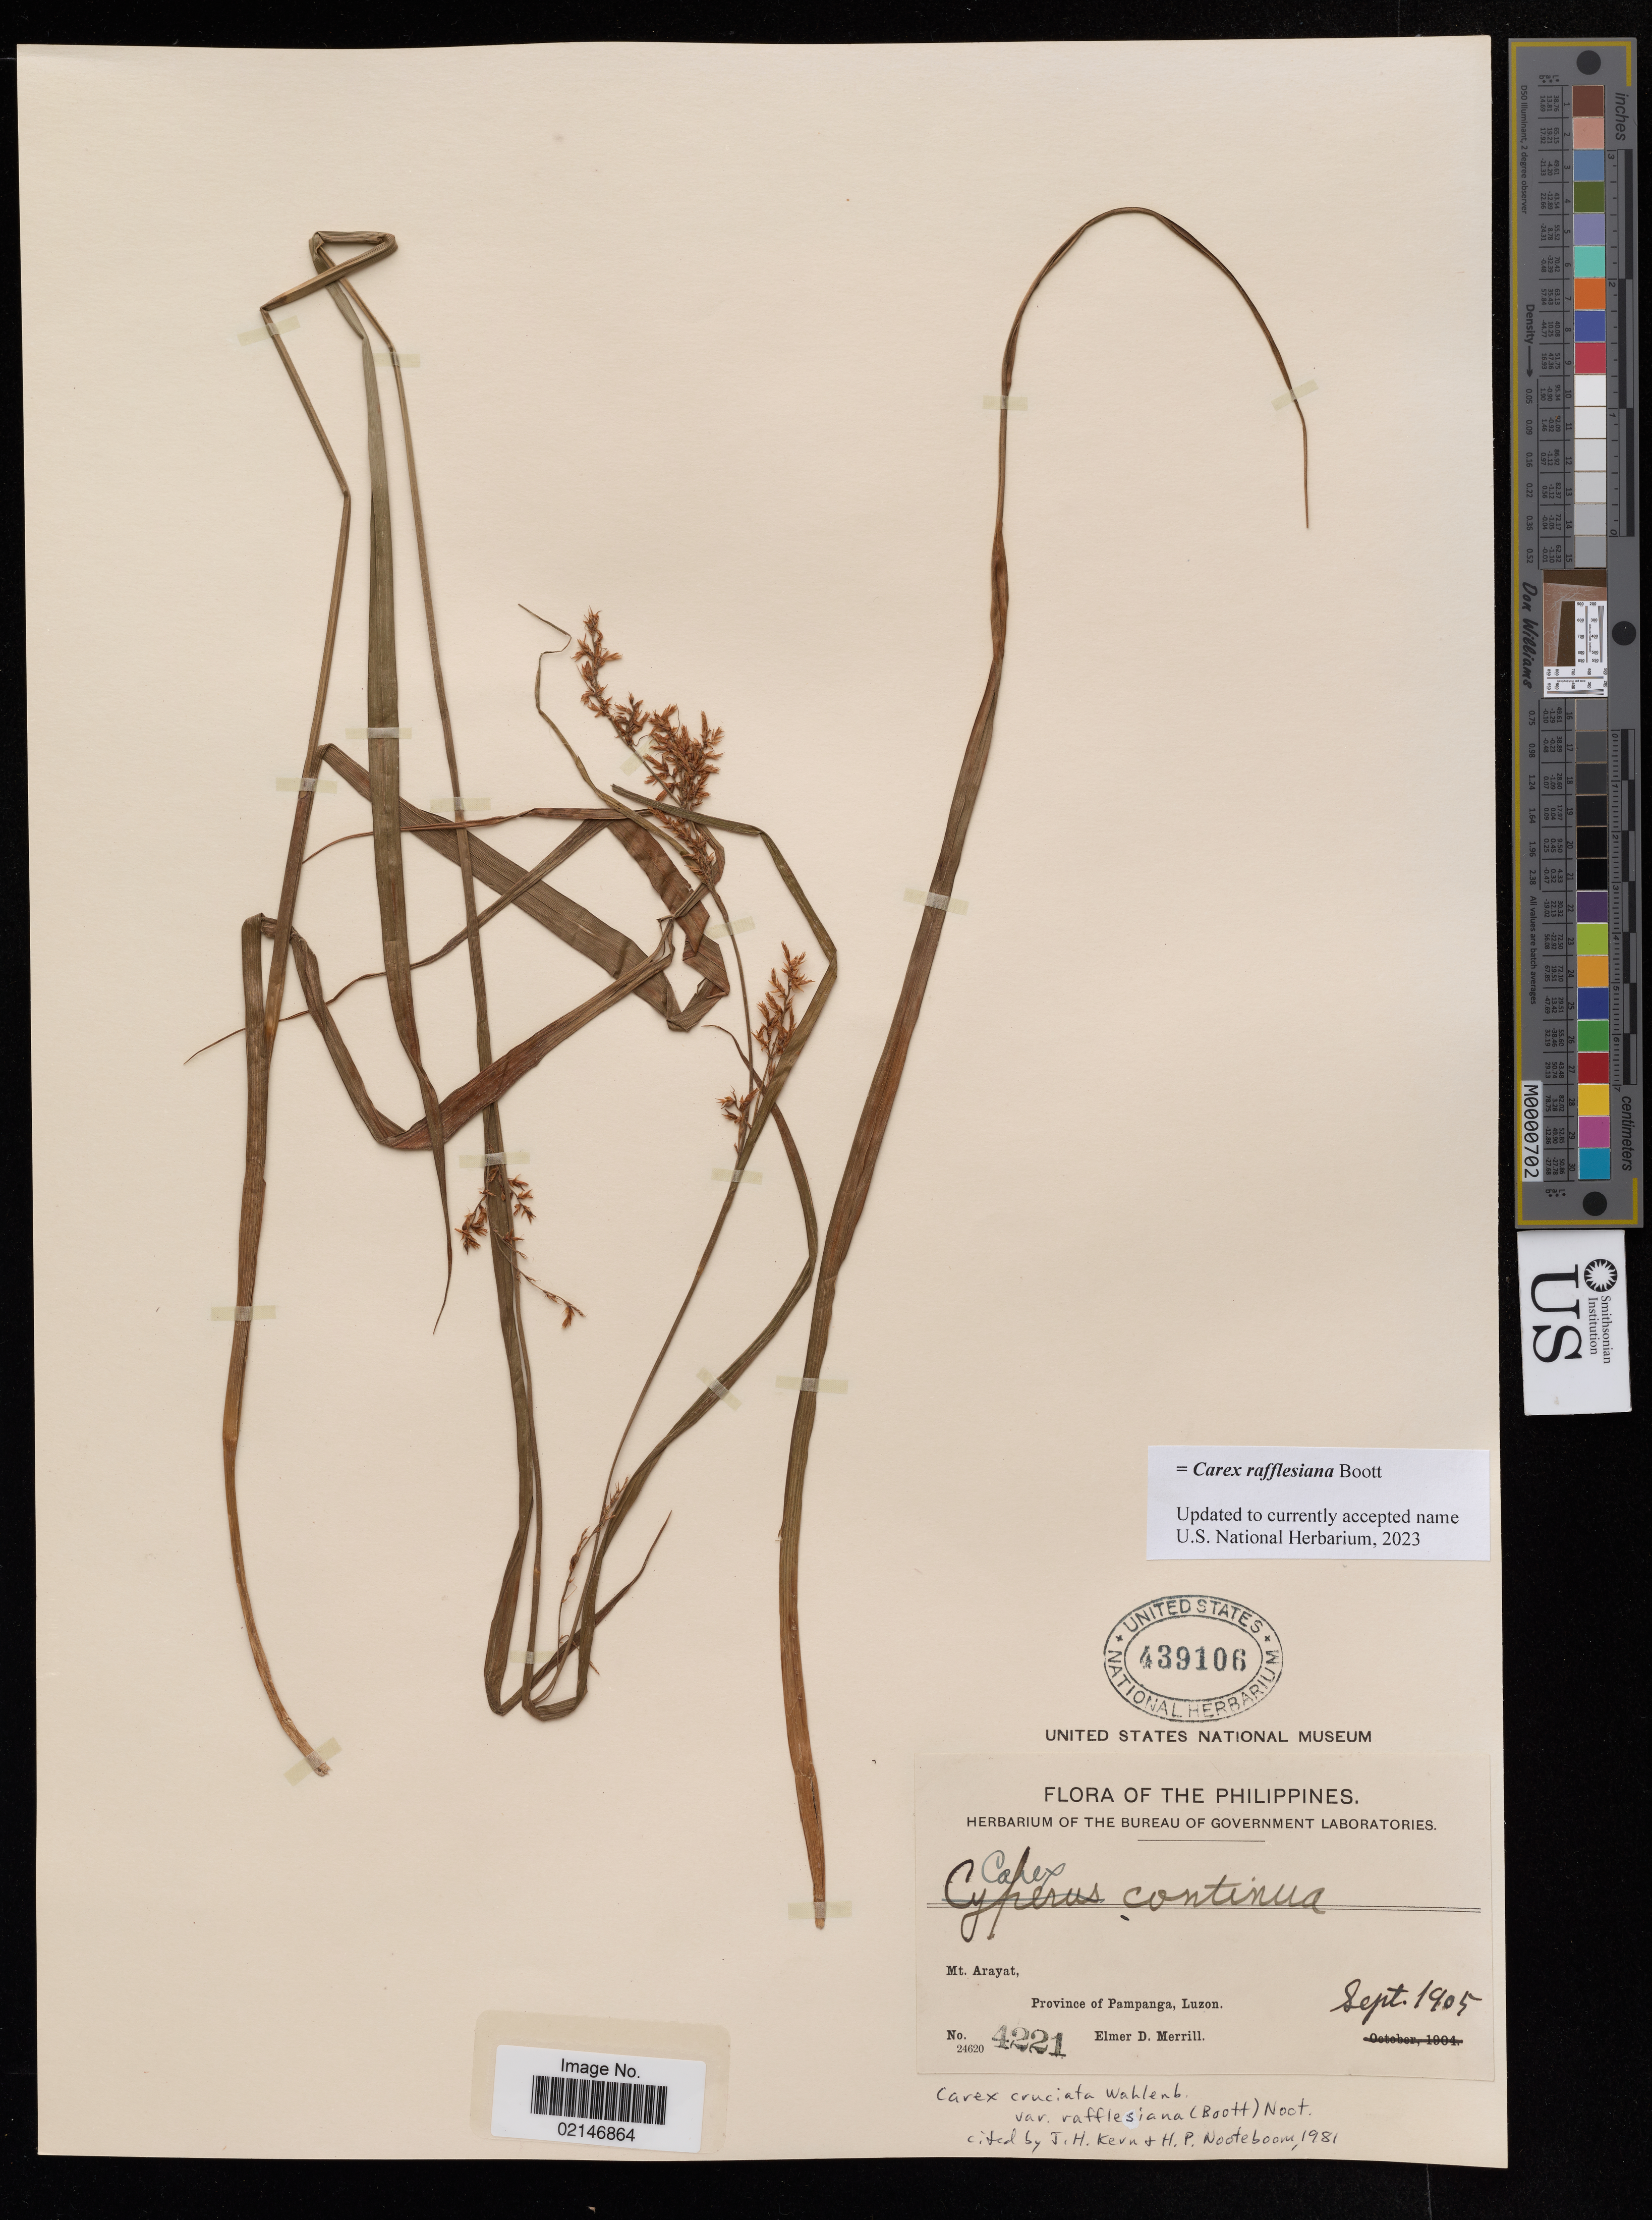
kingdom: Plantae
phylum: Tracheophyta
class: Liliopsida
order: Poales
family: Cyperaceae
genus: Carex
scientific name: Carex rafflesiana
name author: Boott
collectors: E. D. Merrill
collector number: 4221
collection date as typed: Sep 1905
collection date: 1905-09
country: Philippines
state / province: Central Luzon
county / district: Pampanga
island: Luzon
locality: Mt. Arayat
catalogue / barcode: US 439106